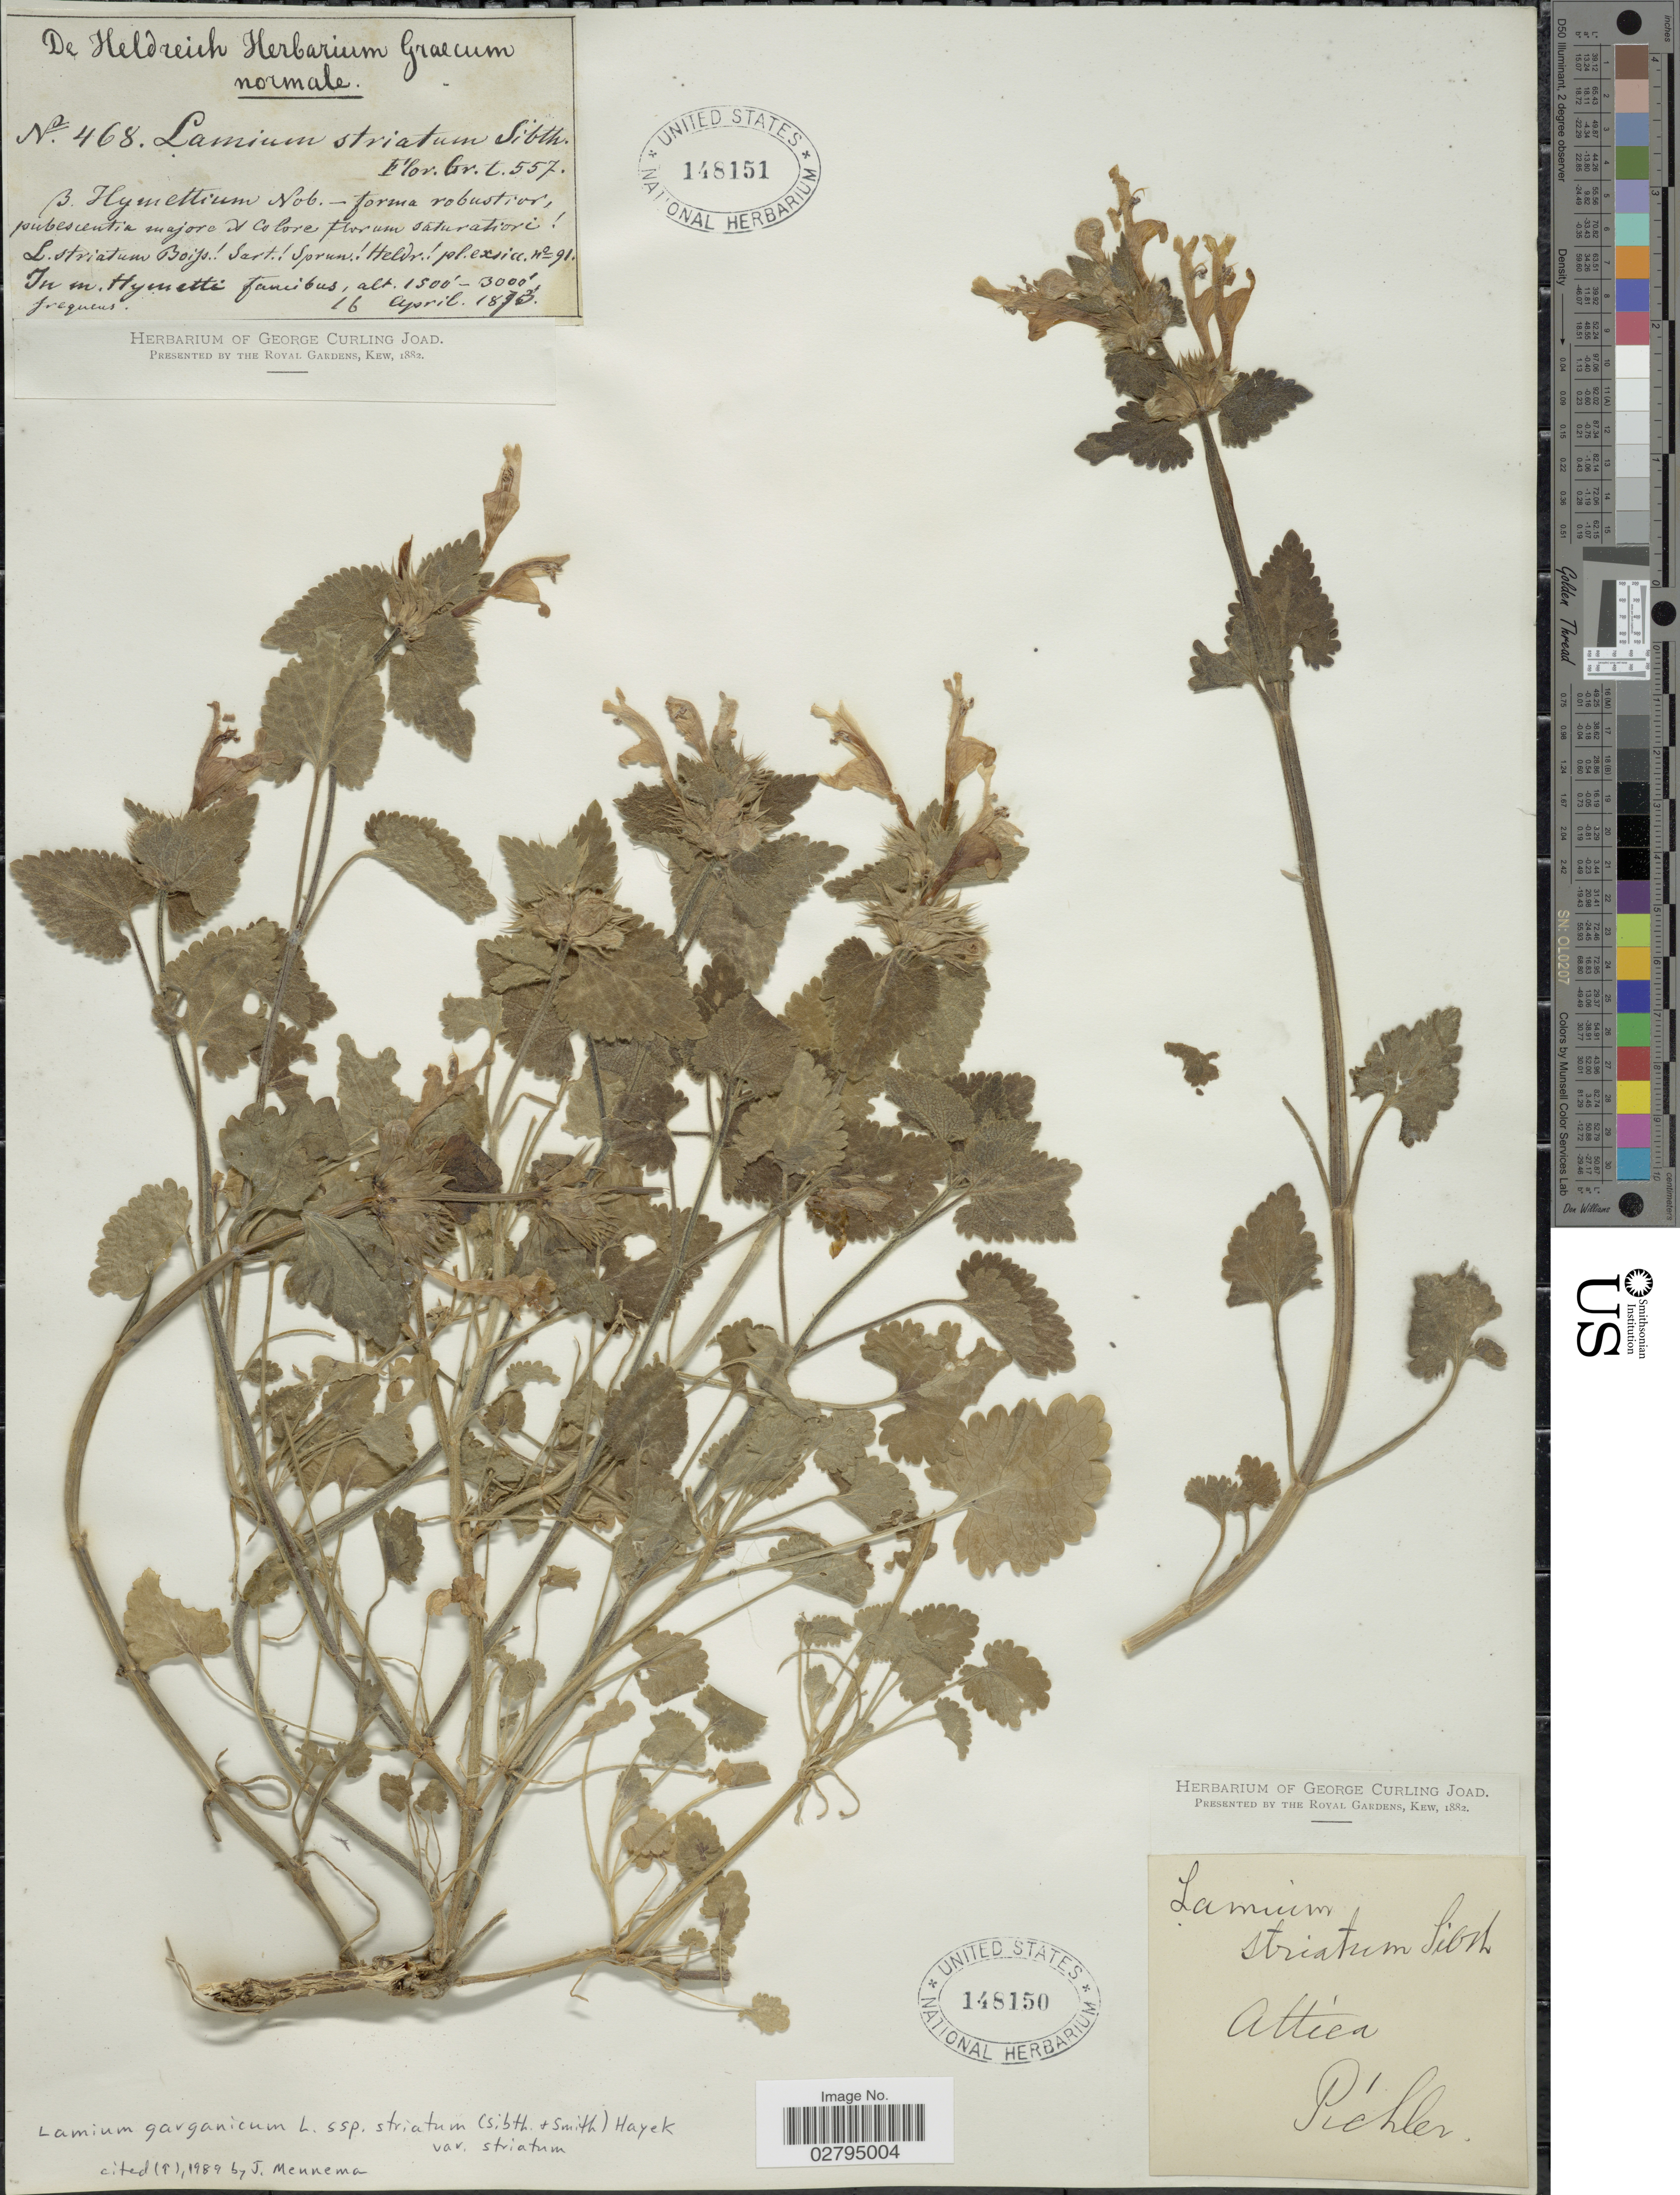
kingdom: Plantae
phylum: Tracheophyta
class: Magnoliopsida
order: Lamiales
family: Lamiaceae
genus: Lamium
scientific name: Lamium garganicum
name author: L.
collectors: Pichler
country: Greece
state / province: Attica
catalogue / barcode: US 148150